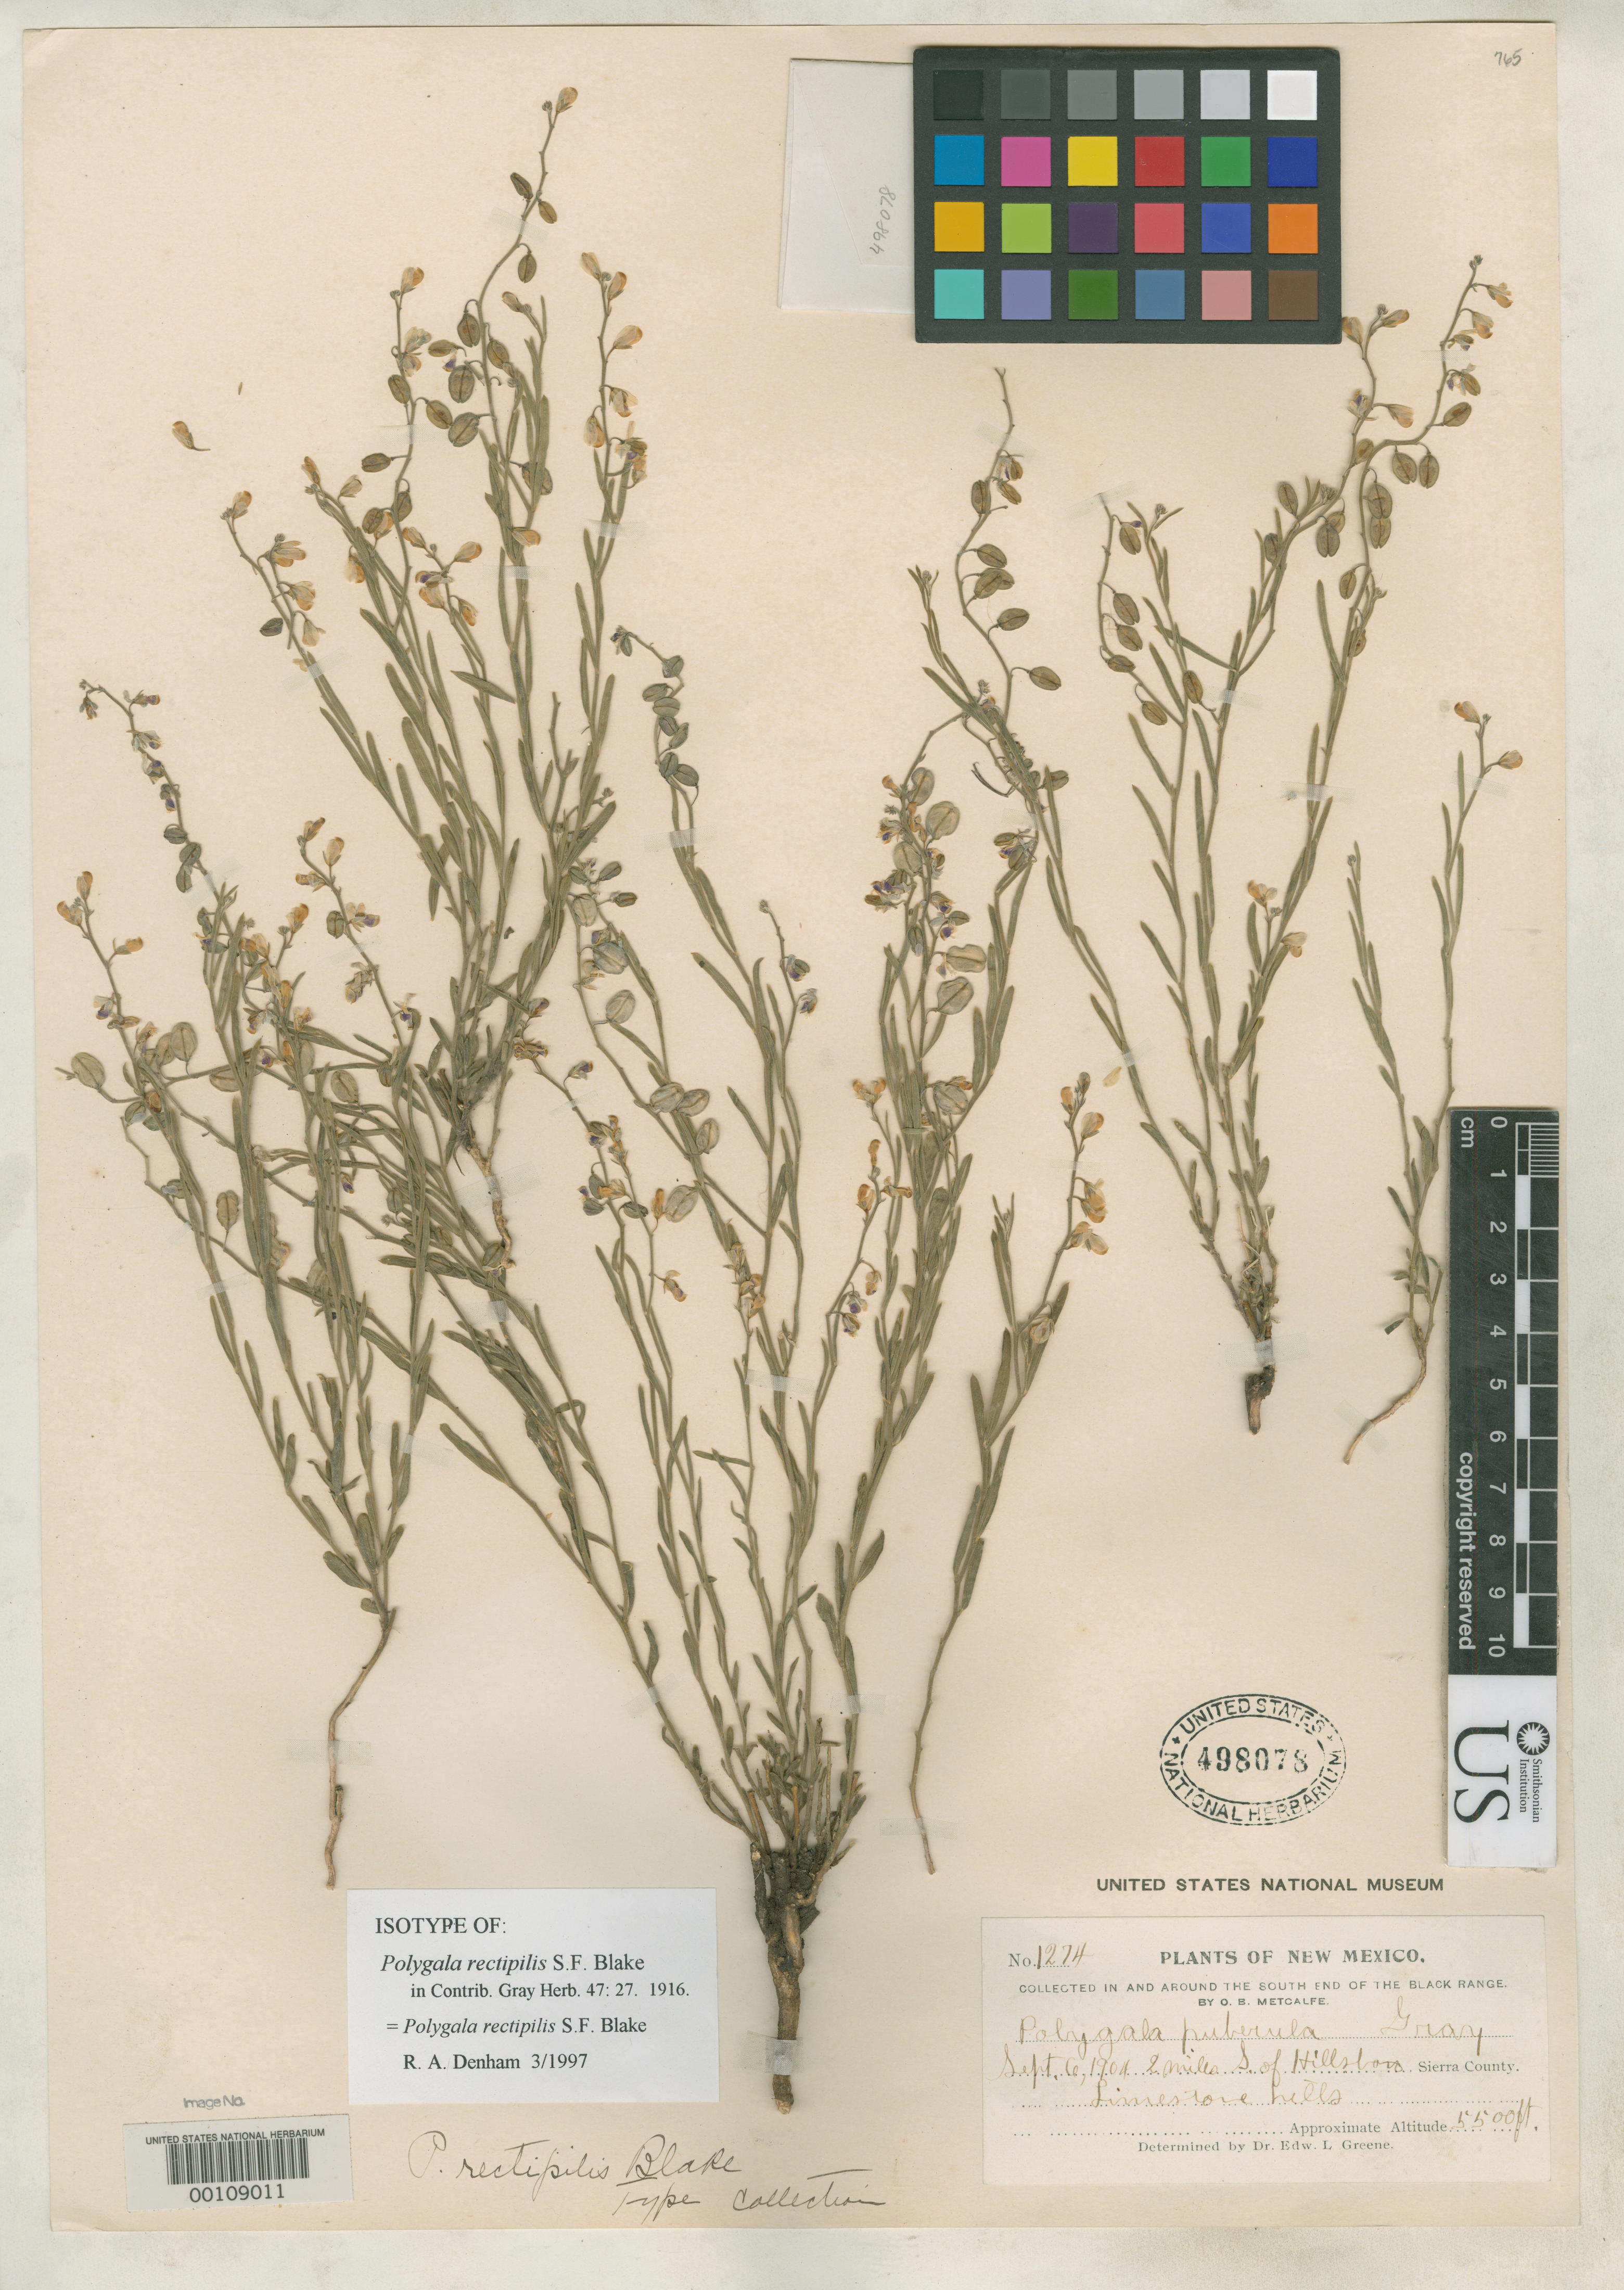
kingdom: Plantae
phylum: Tracheophyta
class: Magnoliopsida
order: Fabales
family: Polygalaceae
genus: Polygala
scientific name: Polygala rectipilis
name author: S.F. Blake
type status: Isotype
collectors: O. B. Metcalfe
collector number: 1274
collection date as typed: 06 Sep 1904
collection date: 1904-09-06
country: United States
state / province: New Mexico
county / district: Sierra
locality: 2 mi s of Hillsboro.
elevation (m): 1065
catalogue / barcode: US 498078